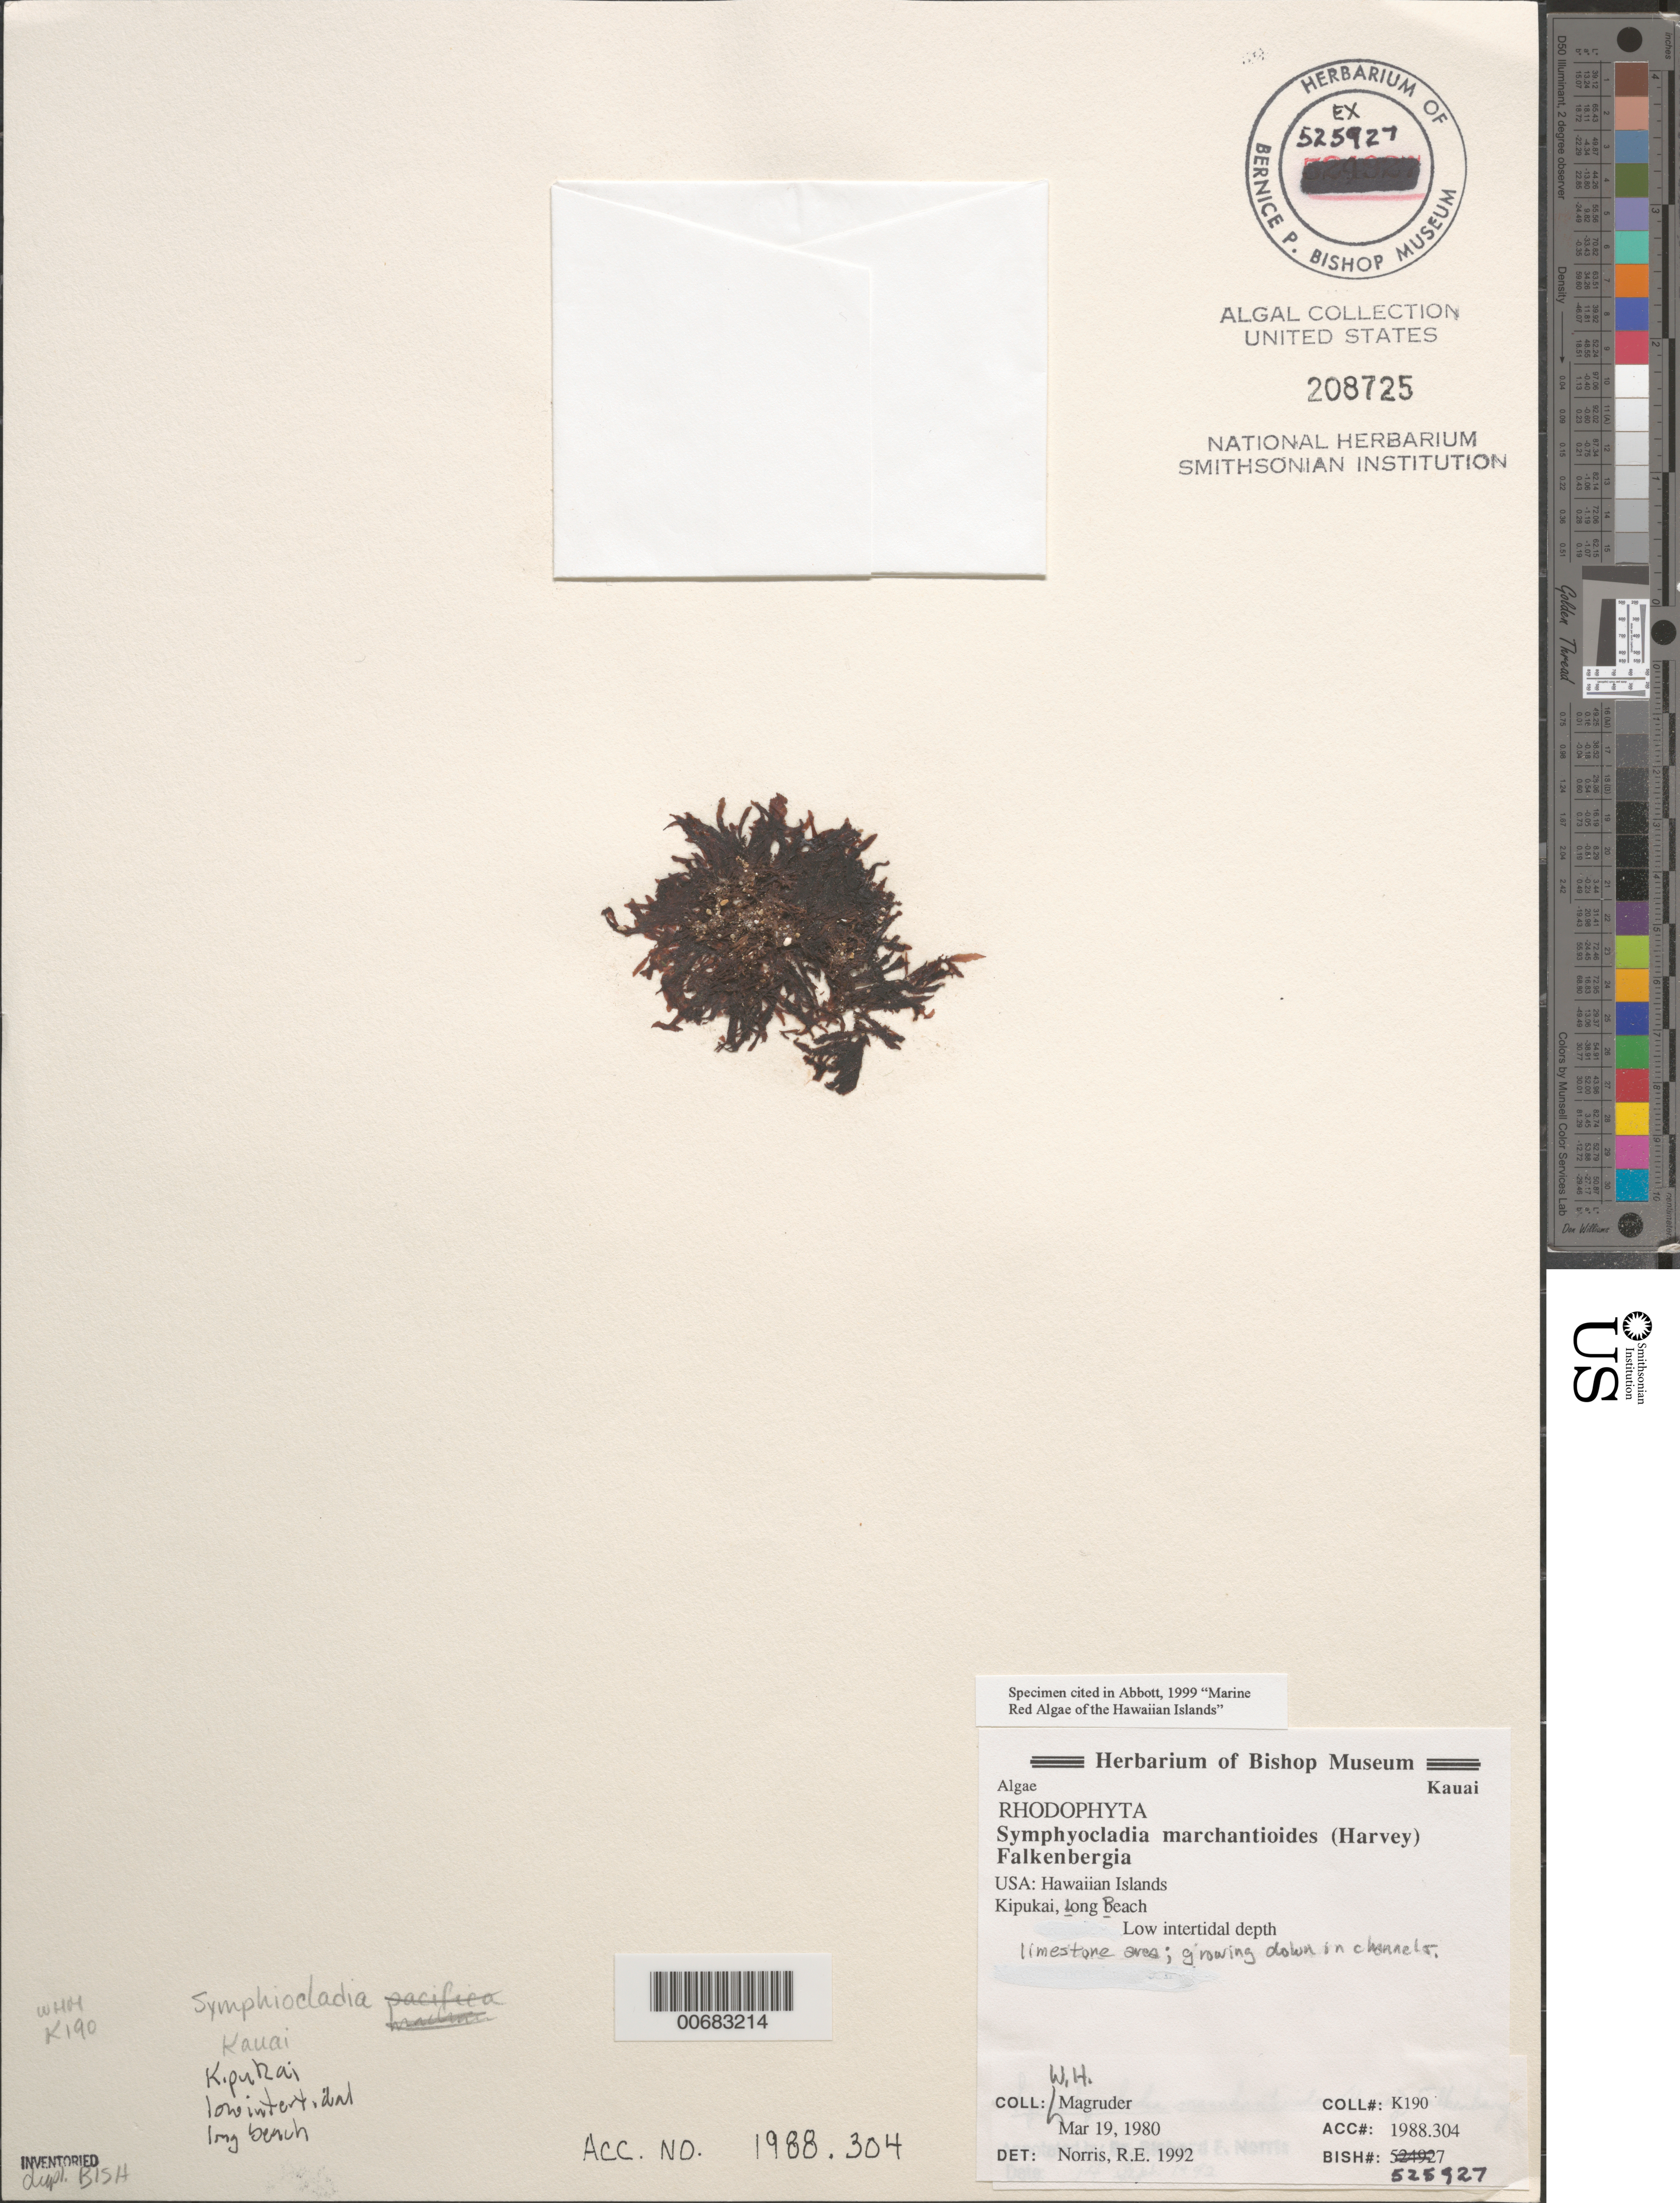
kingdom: Plantae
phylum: Rhodophyta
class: Florideophyceae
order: Ceramiales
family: Rhodomelaceae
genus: Symphyocladia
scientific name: Symphyocladia marchantioides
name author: (Harv. in Hook. f.) Falkenb. in F. Schmitz & Falkenb.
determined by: Norris, R. E.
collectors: W. Magruder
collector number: K190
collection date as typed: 19 Mar 1980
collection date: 1980-03-19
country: United States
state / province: Hawaii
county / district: Kauai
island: Kaua'i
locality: Kipukai, Long Beach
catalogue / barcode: US 208725